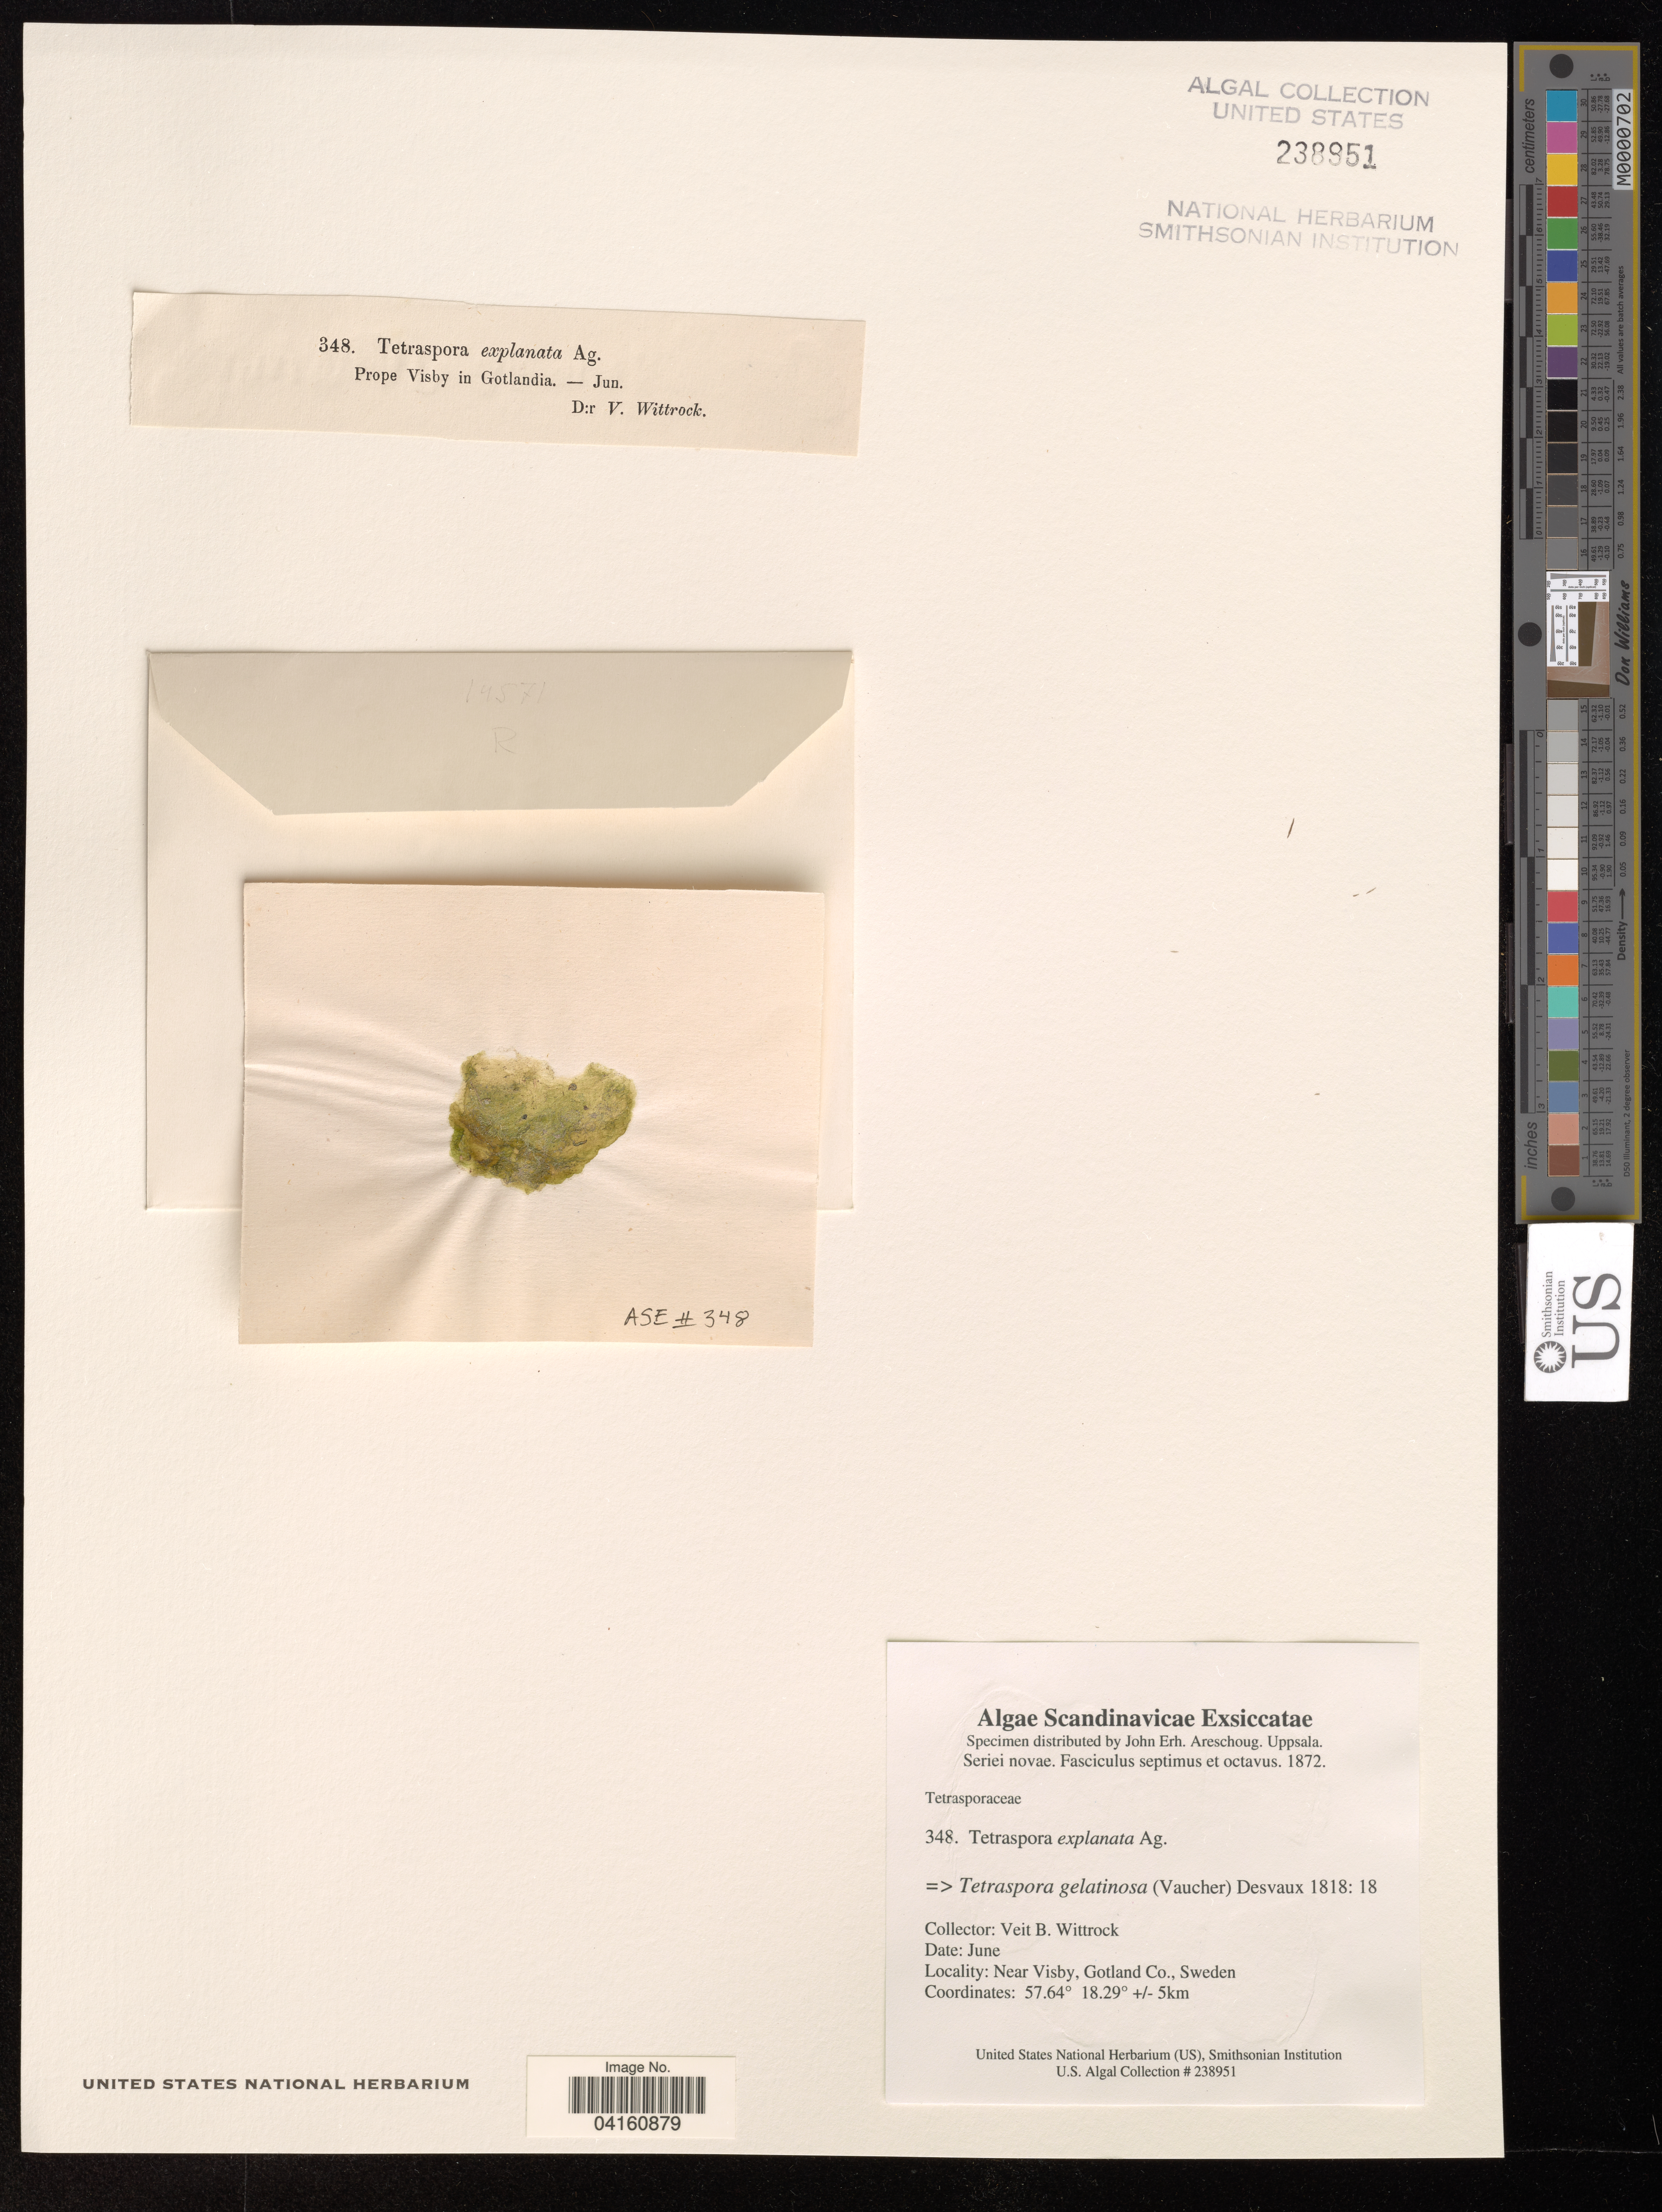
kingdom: Plantae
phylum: Chlorophyta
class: Chlorophyceae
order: Tetrasporales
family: Tetrasporaceae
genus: Tetraspora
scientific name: Tetraspora gelatinosa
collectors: V. Wittrock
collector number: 348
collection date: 1872-06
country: Sweden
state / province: Gotland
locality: Near Visby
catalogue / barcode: US 238951